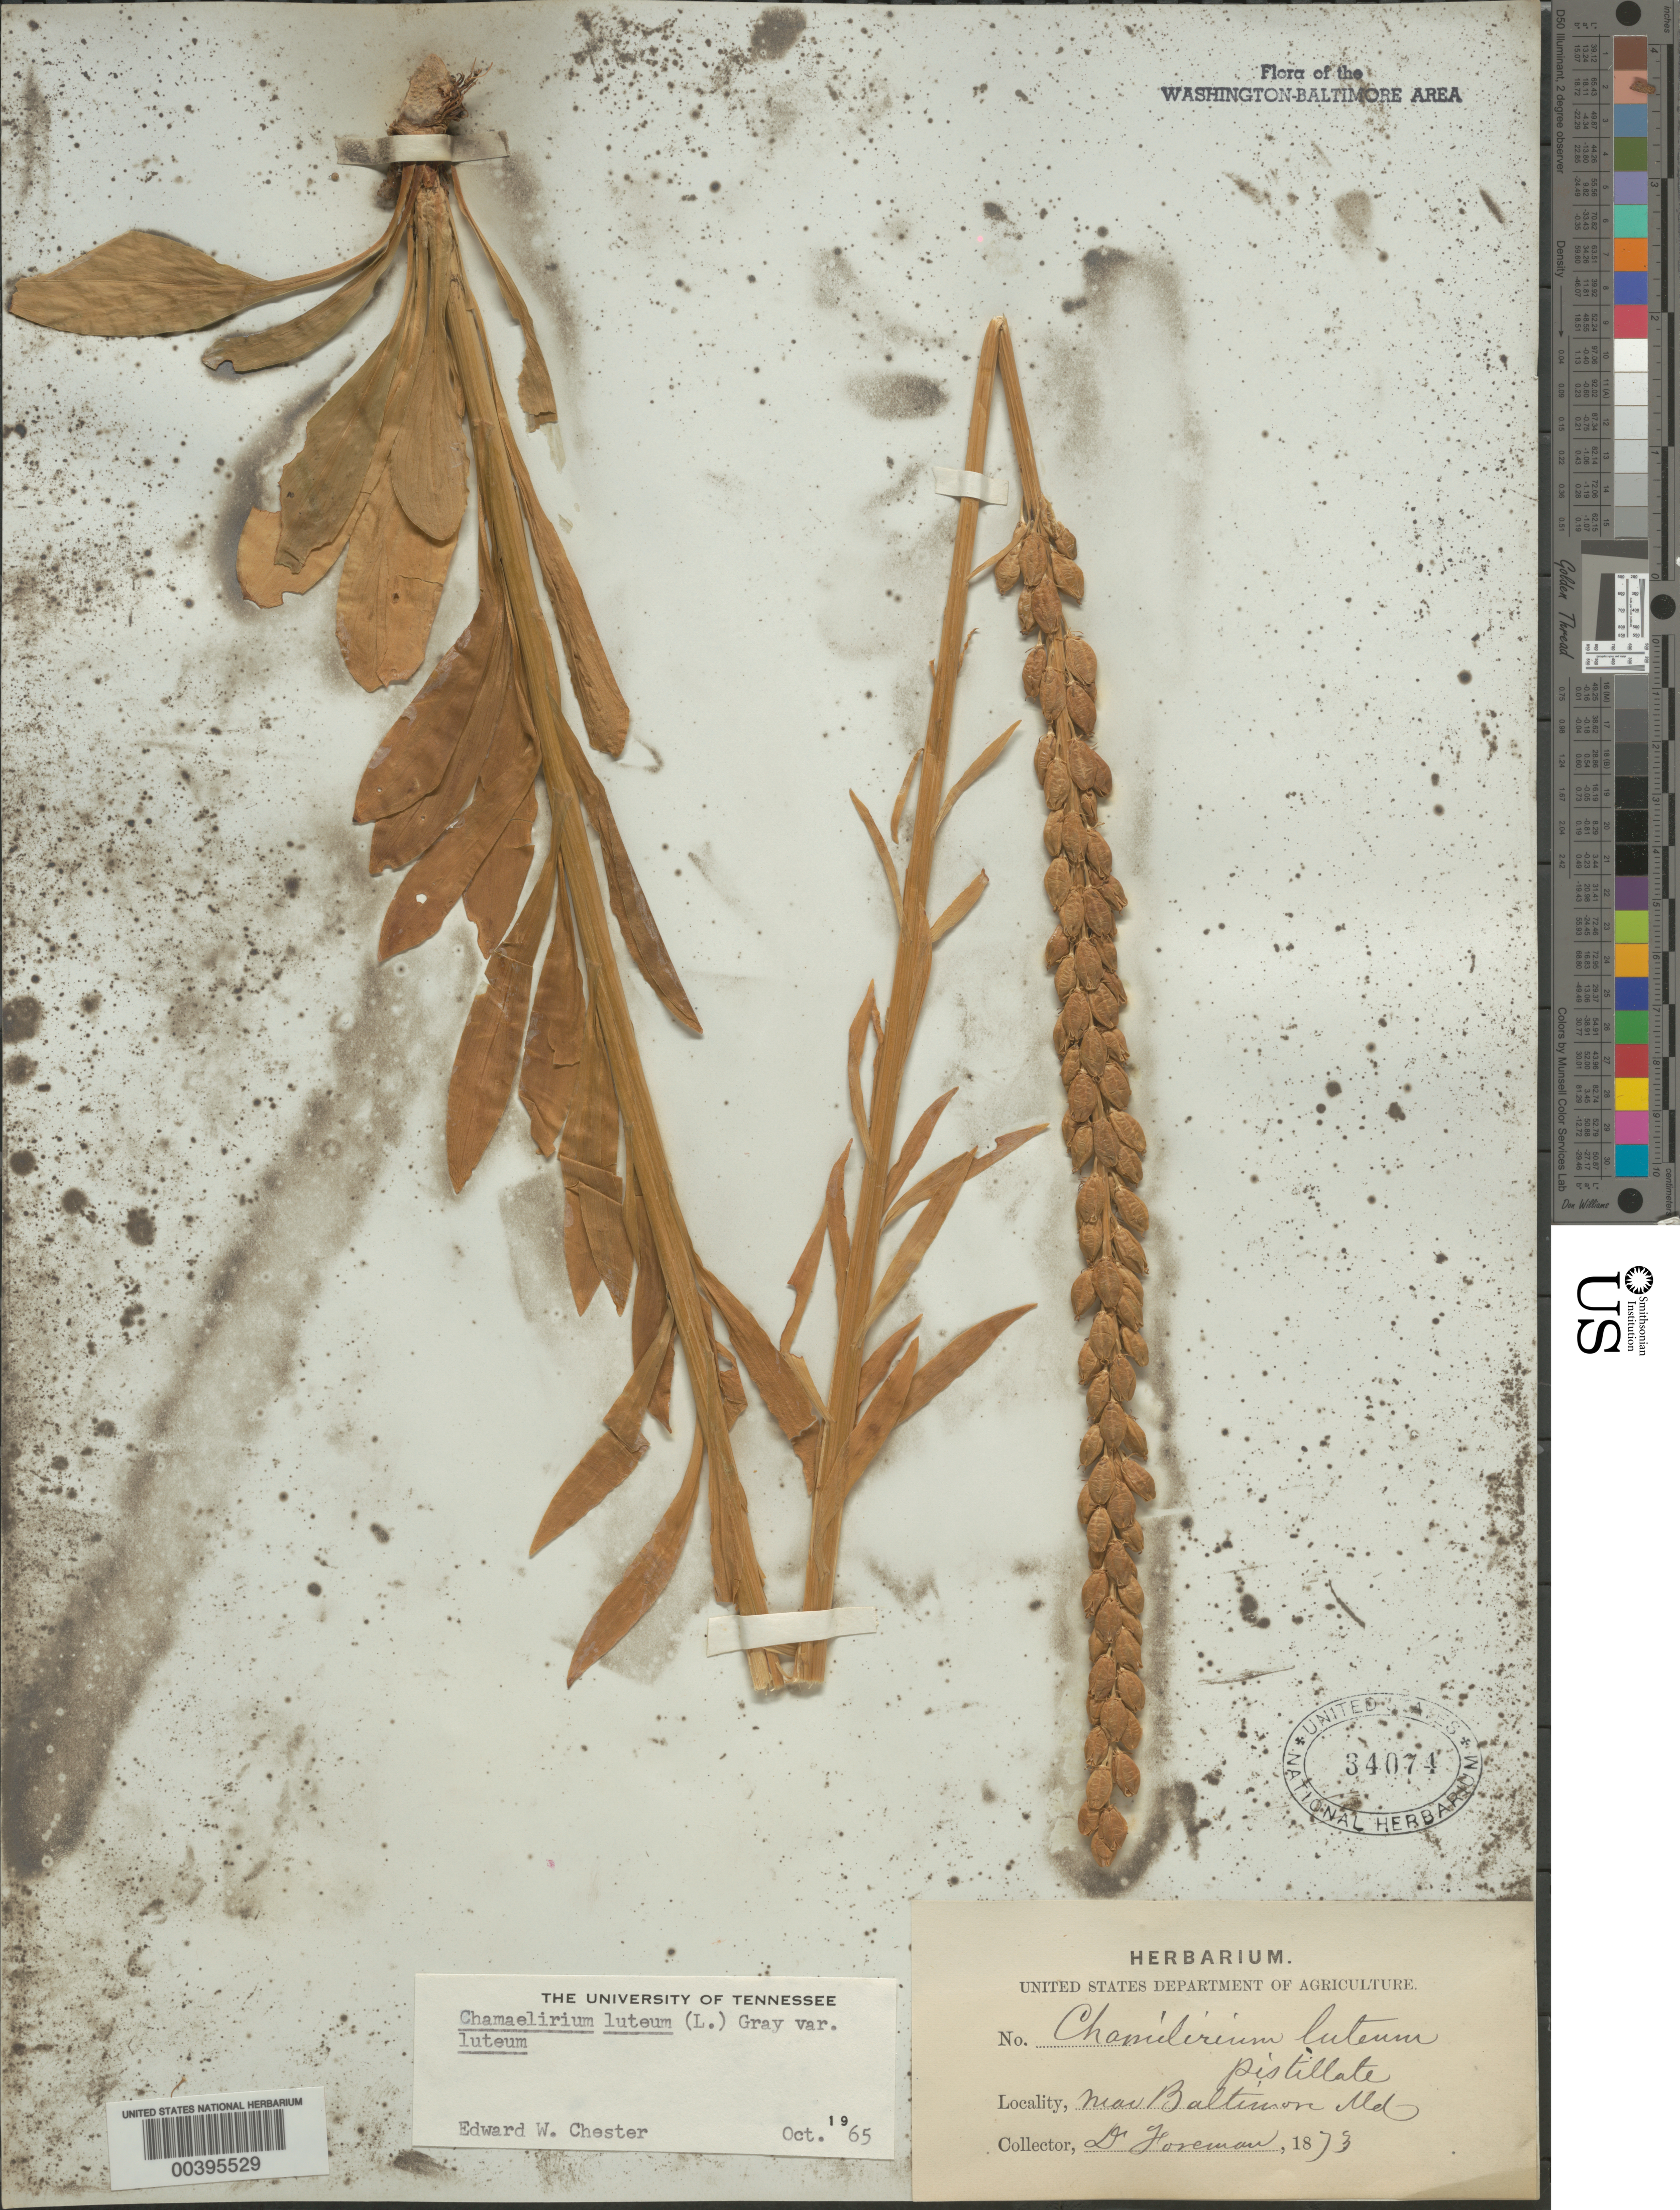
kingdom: Plantae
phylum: Tracheophyta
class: Liliopsida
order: Liliales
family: Melanthiaceae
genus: Chamaelirium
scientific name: Chamaelirium luteum var. luteum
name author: (L.) A. Gray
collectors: D. Foreman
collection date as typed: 1873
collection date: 1873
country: United States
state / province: Maryland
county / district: City of Baltimore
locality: Baltimore vicinity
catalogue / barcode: US 34074